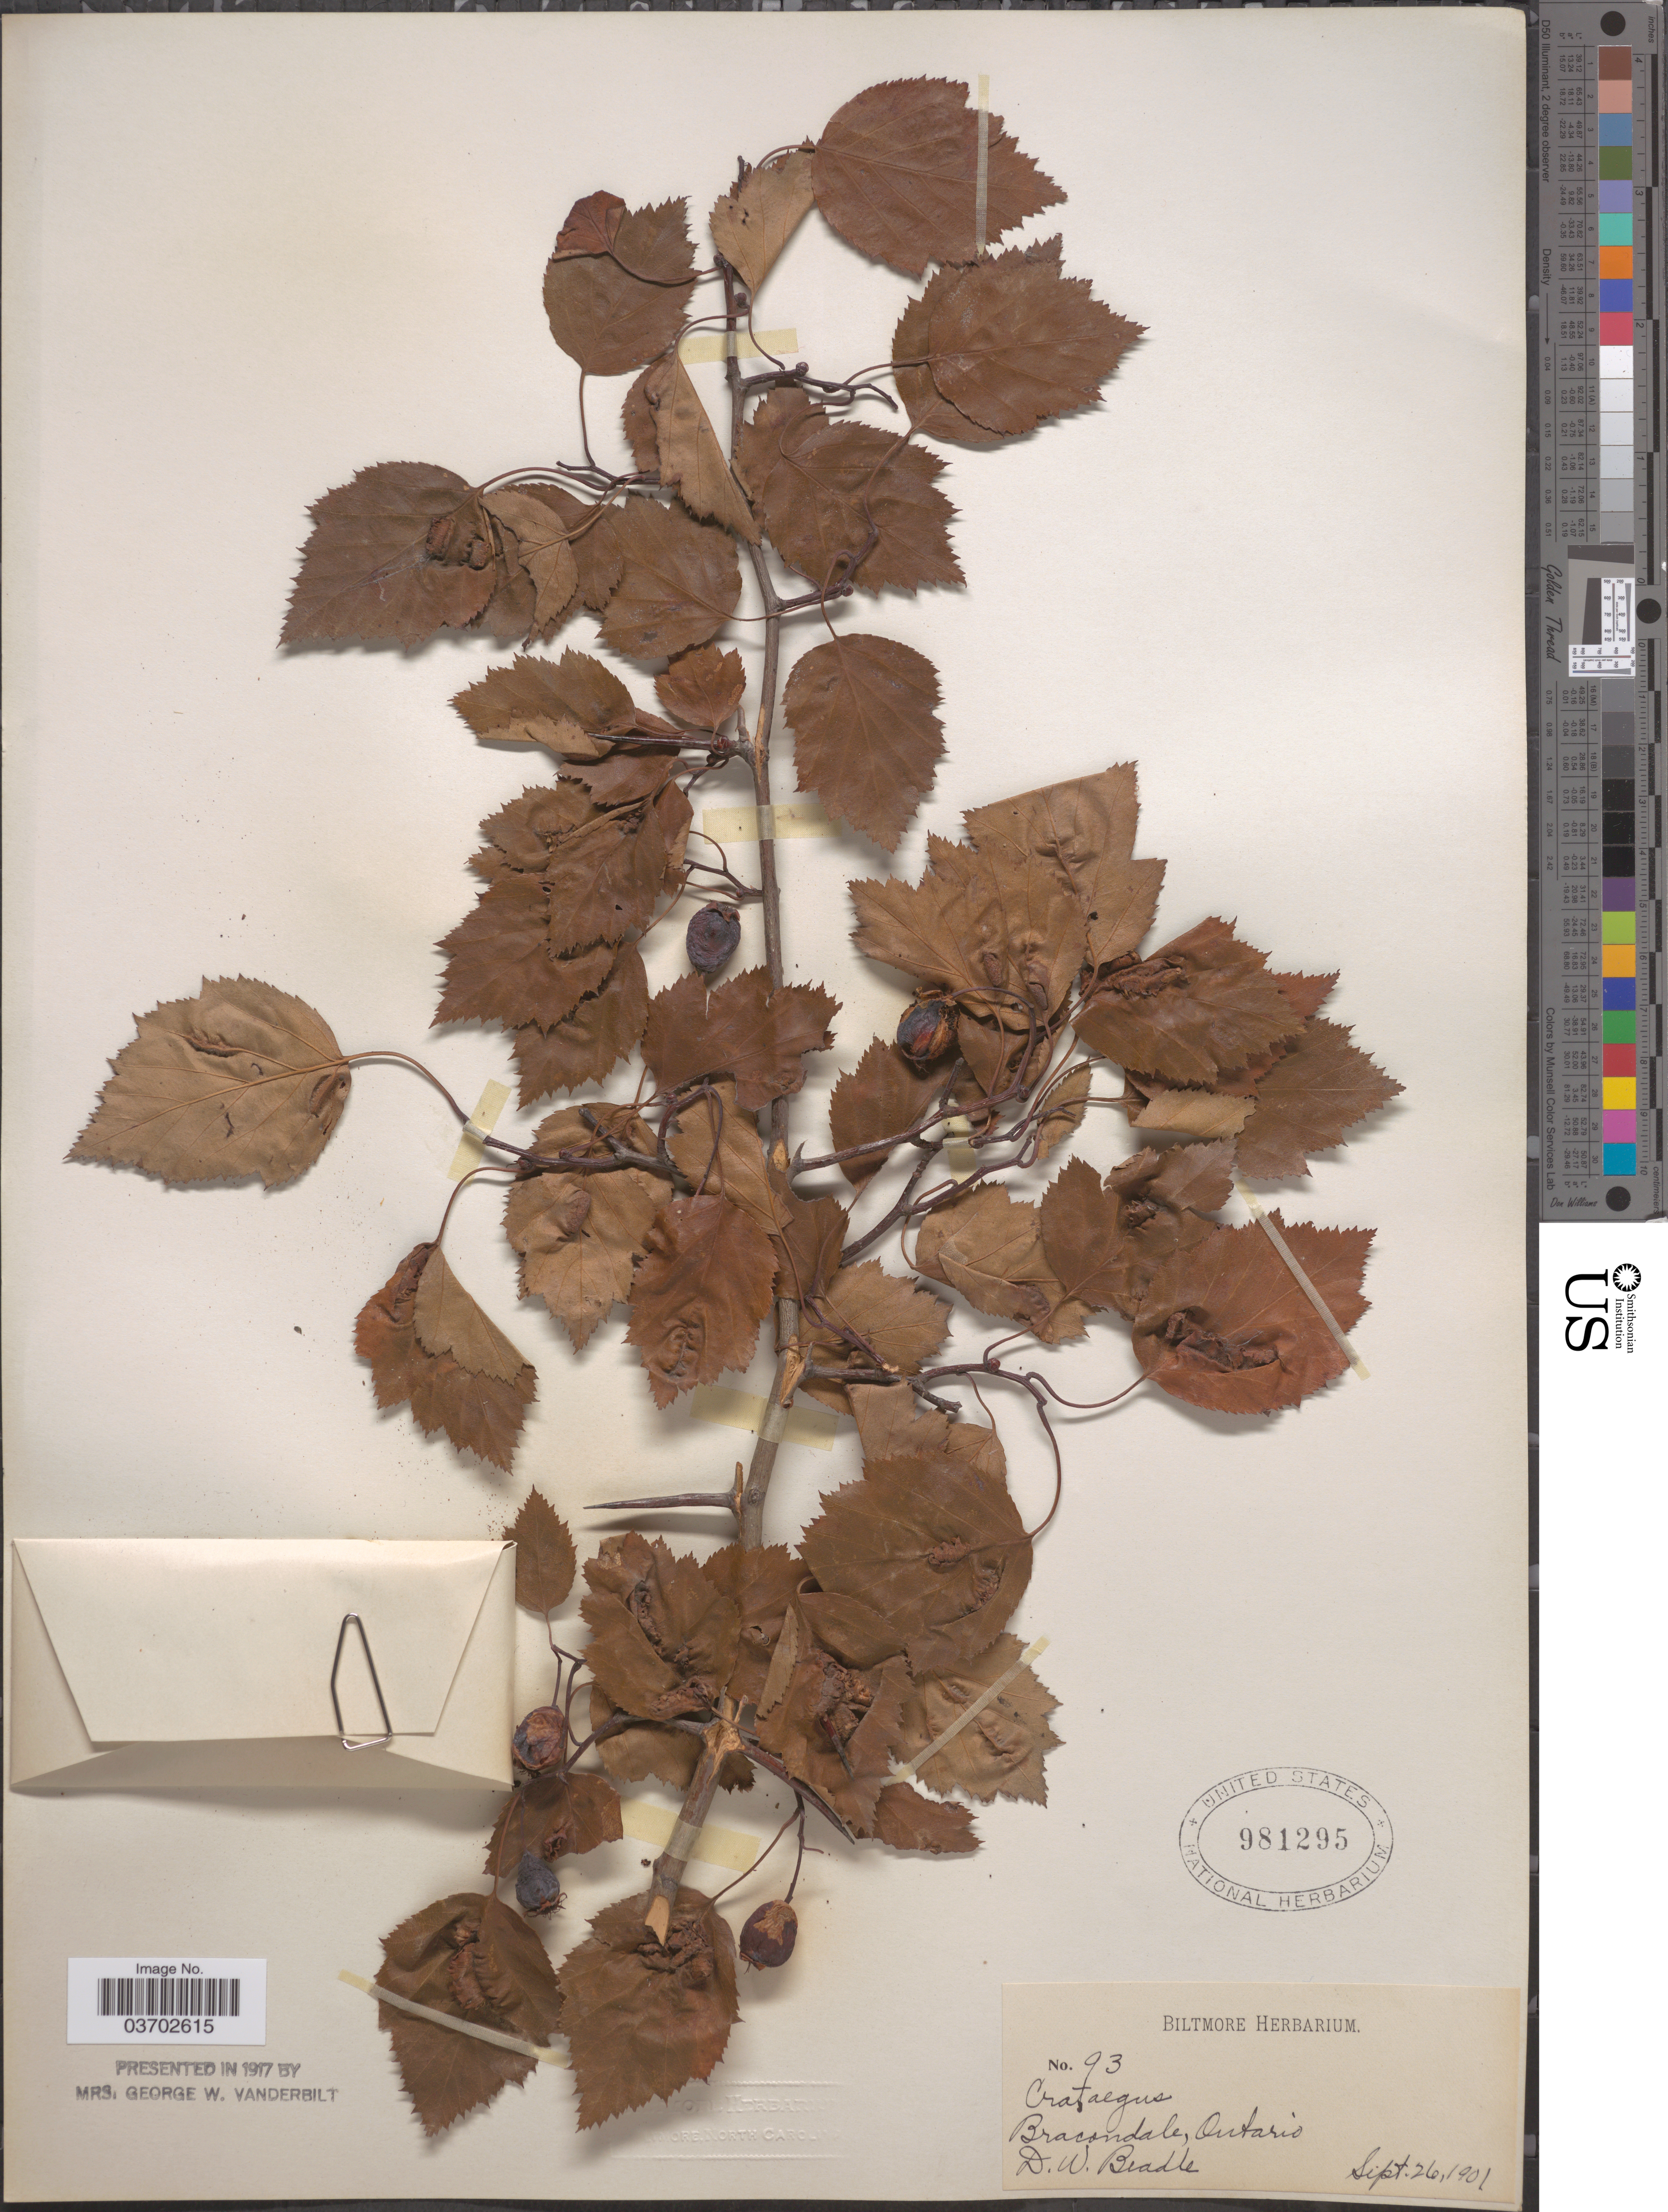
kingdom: Plantae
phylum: Tracheophyta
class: Magnoliopsida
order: Rosales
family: Rosaceae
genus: Crataegus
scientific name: Crataegus sp.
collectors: D. Beadle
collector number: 93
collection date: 1901-09-26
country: Canada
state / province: Ontario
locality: Bracondale.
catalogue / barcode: US 981295